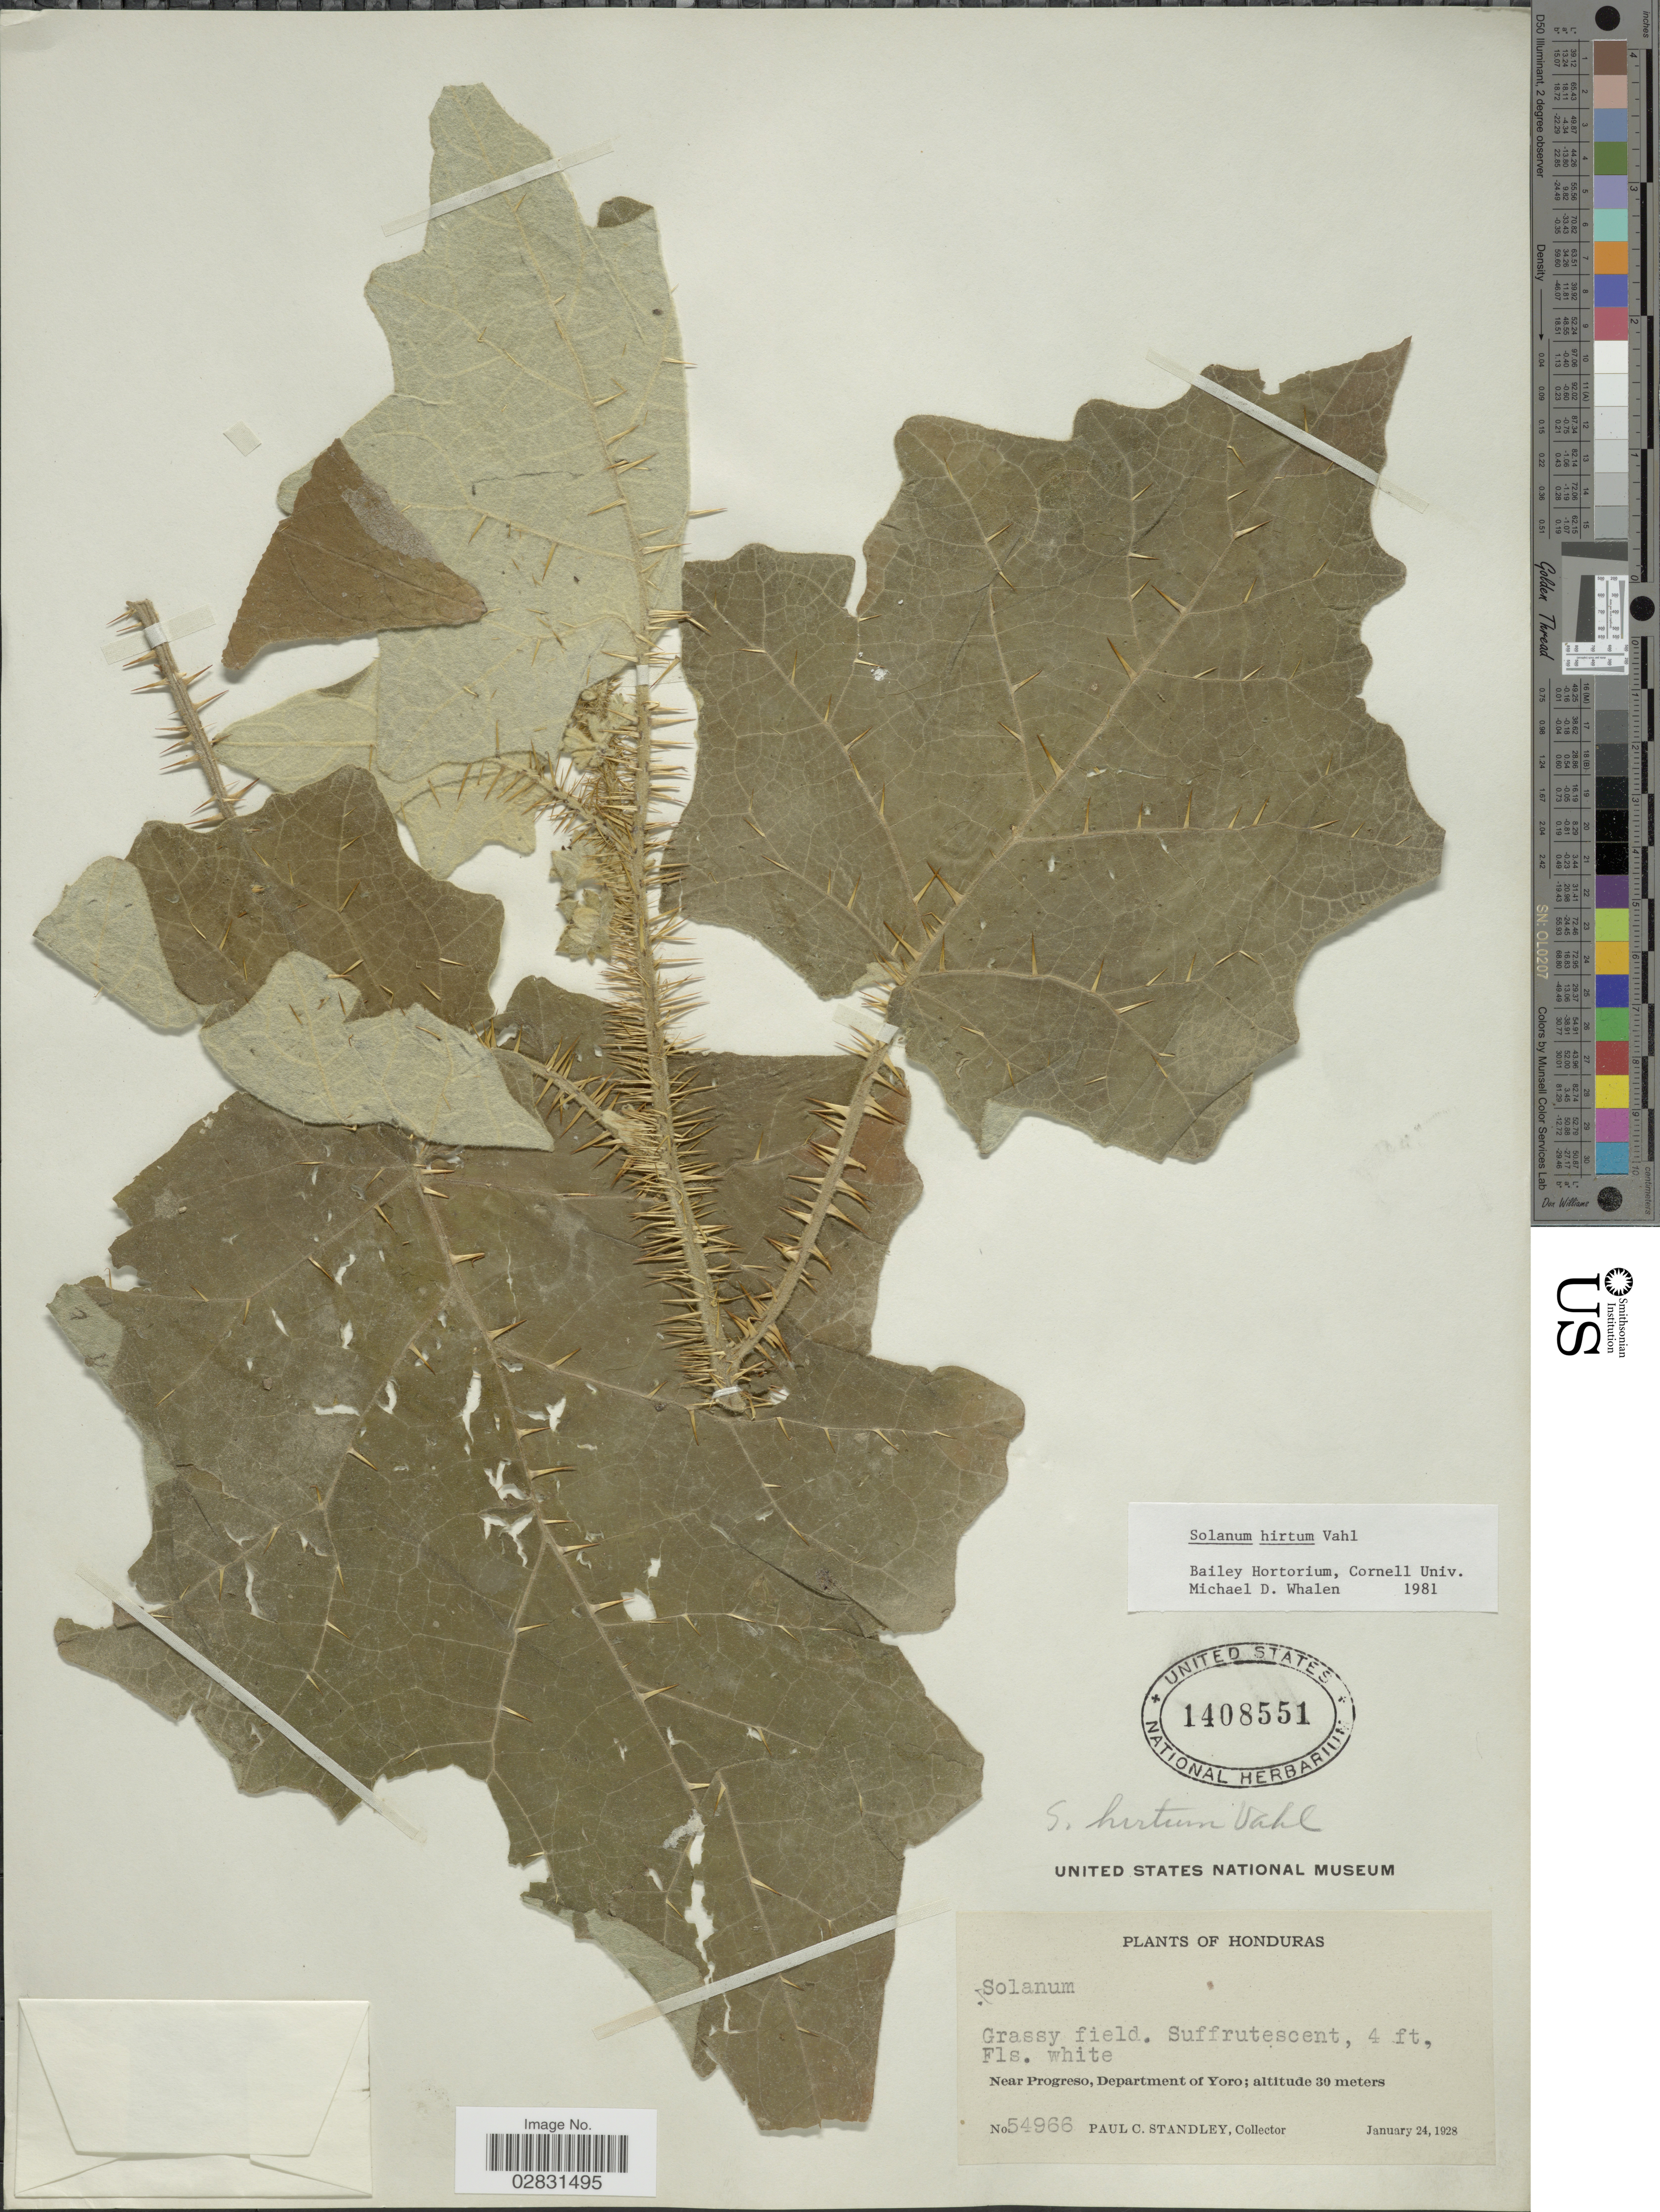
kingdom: Plantae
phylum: Tracheophyta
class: Magnoliopsida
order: Solanales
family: Solanaceae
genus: Solanum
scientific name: Solanum hirtum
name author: Vahl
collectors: P. C. Standley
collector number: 54966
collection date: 1928-01-24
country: Honduras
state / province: Yoro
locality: Near Progreso, Department of Yoro.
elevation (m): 30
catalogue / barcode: US 1408551